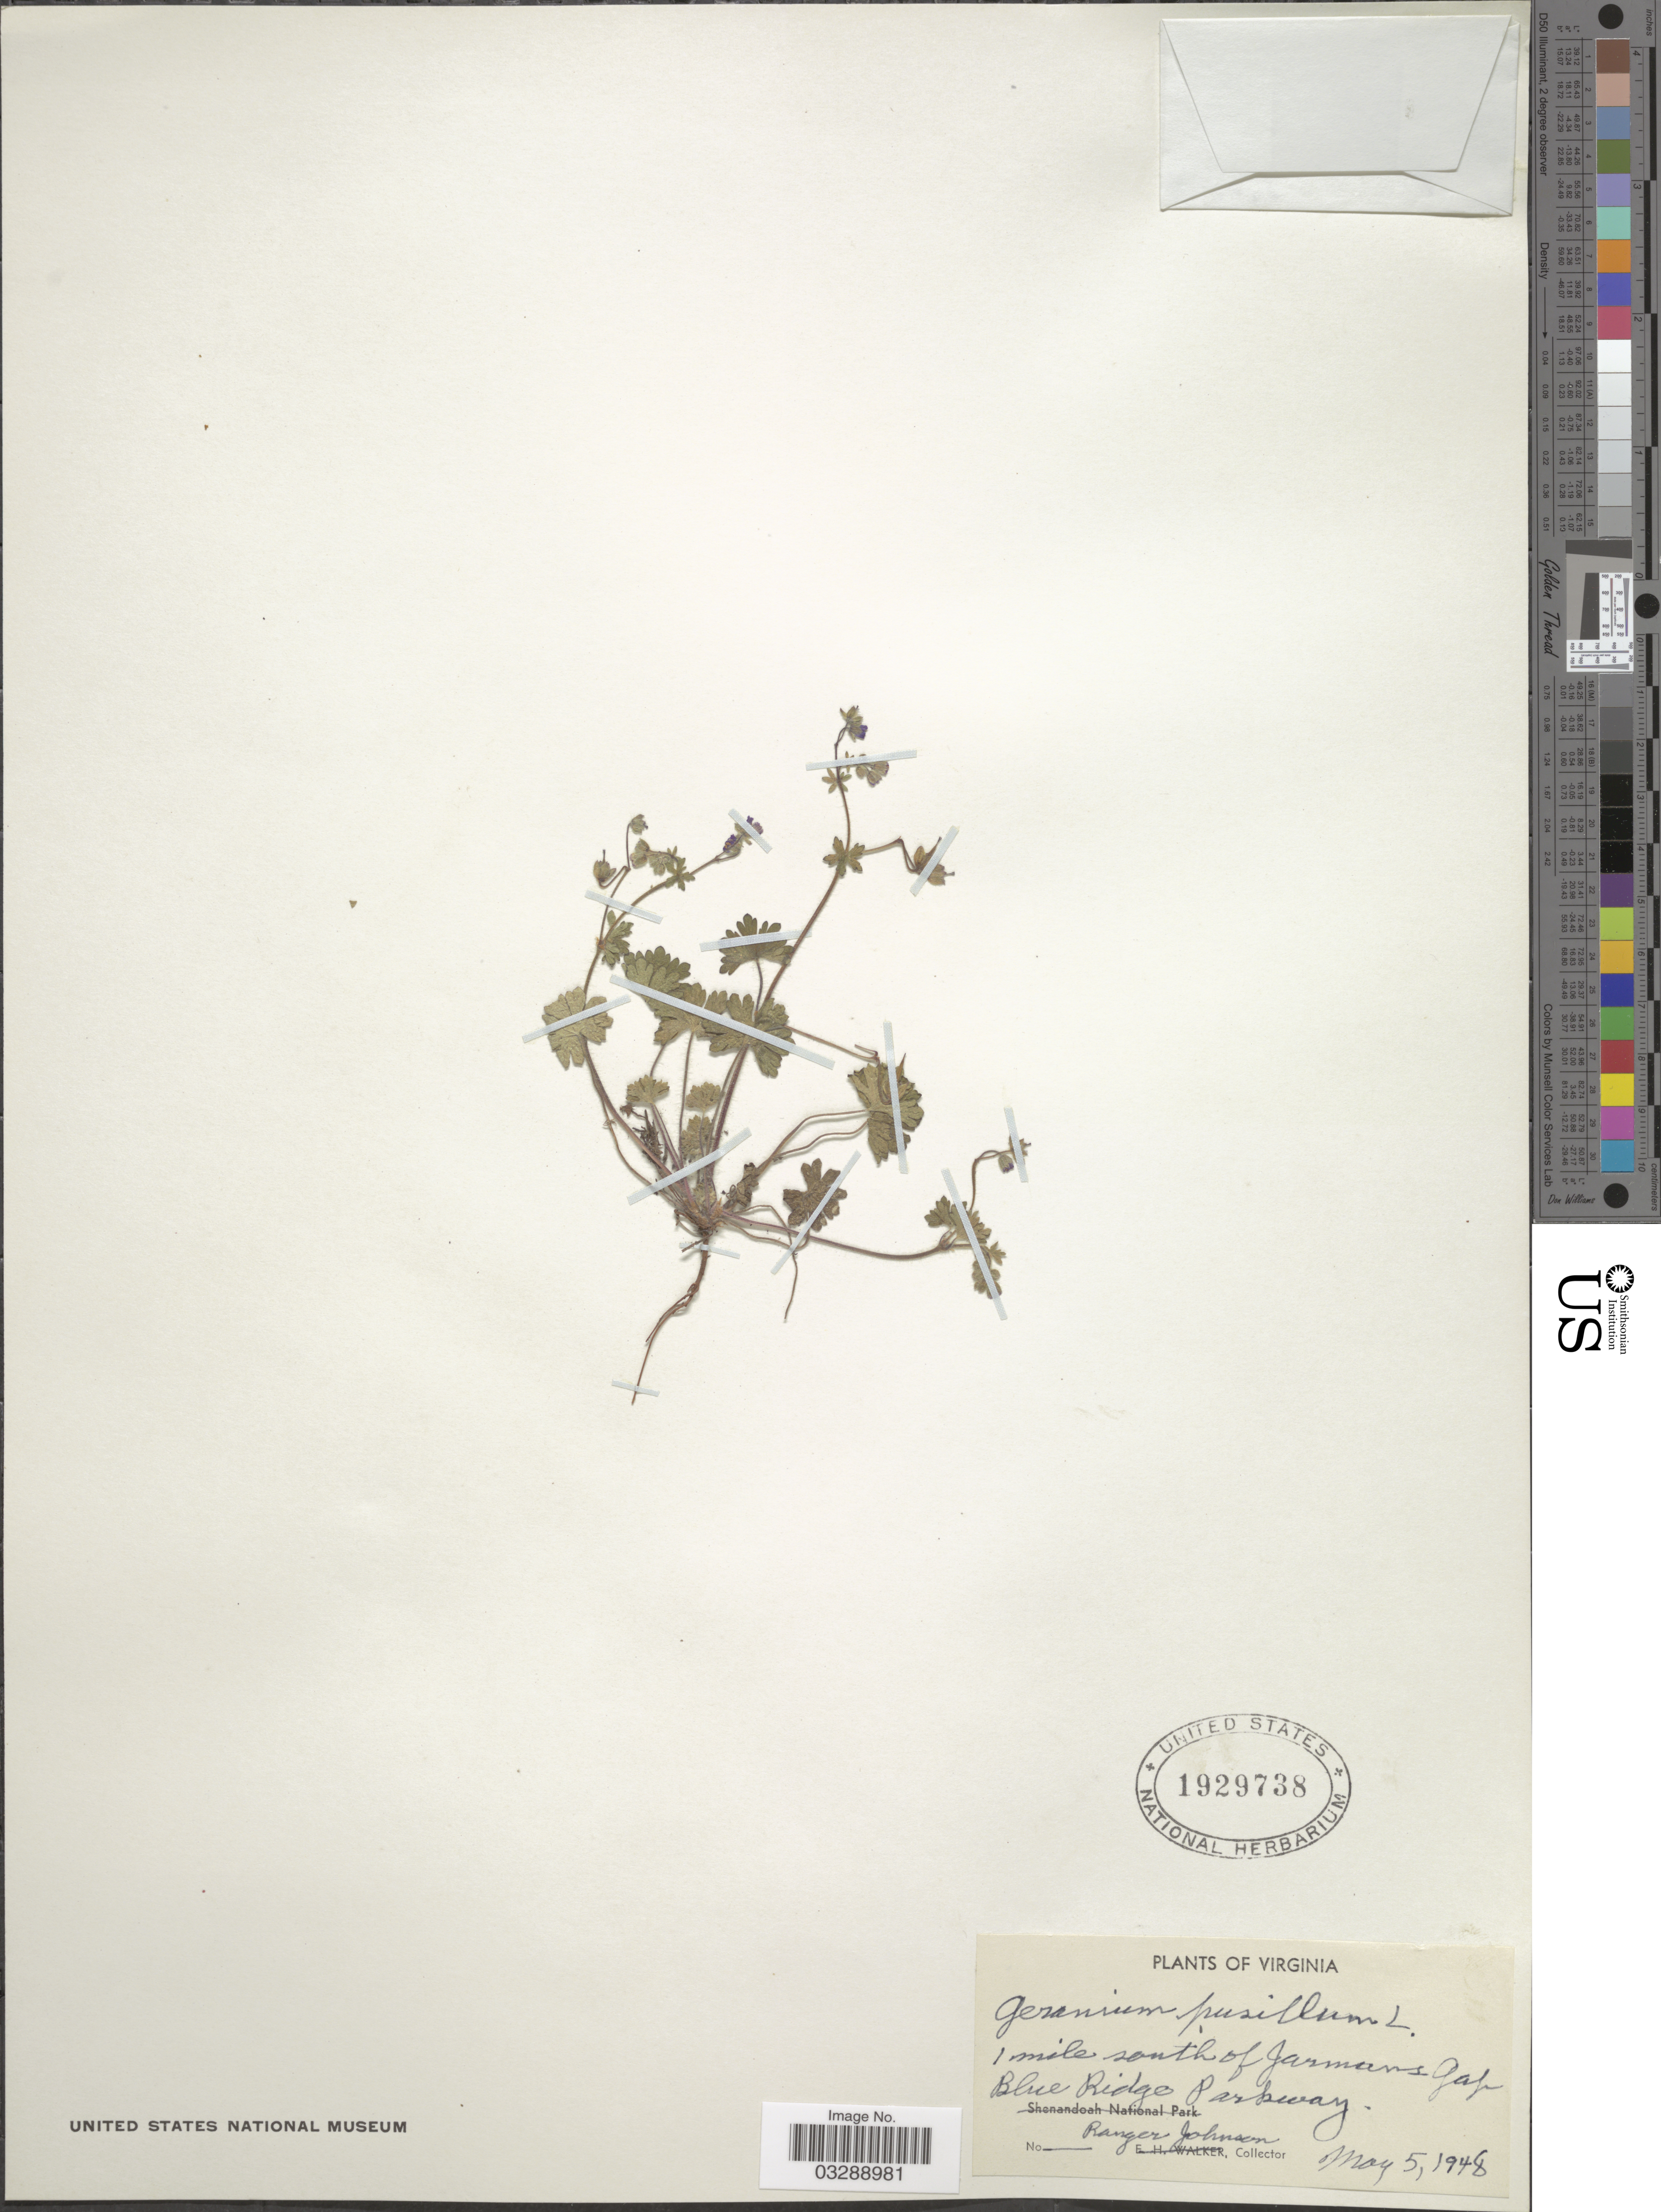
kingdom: Plantae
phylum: Tracheophyta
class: Magnoliopsida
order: Geraniales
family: Geraniaceae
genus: Geranium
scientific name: Geranium pusillum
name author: L.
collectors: R. Johnson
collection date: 1948-05-05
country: United States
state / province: Virginia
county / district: Albemarle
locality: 1 mile south of Jarmans Gap. Blue Ridge Parkway.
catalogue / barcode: US 1929738